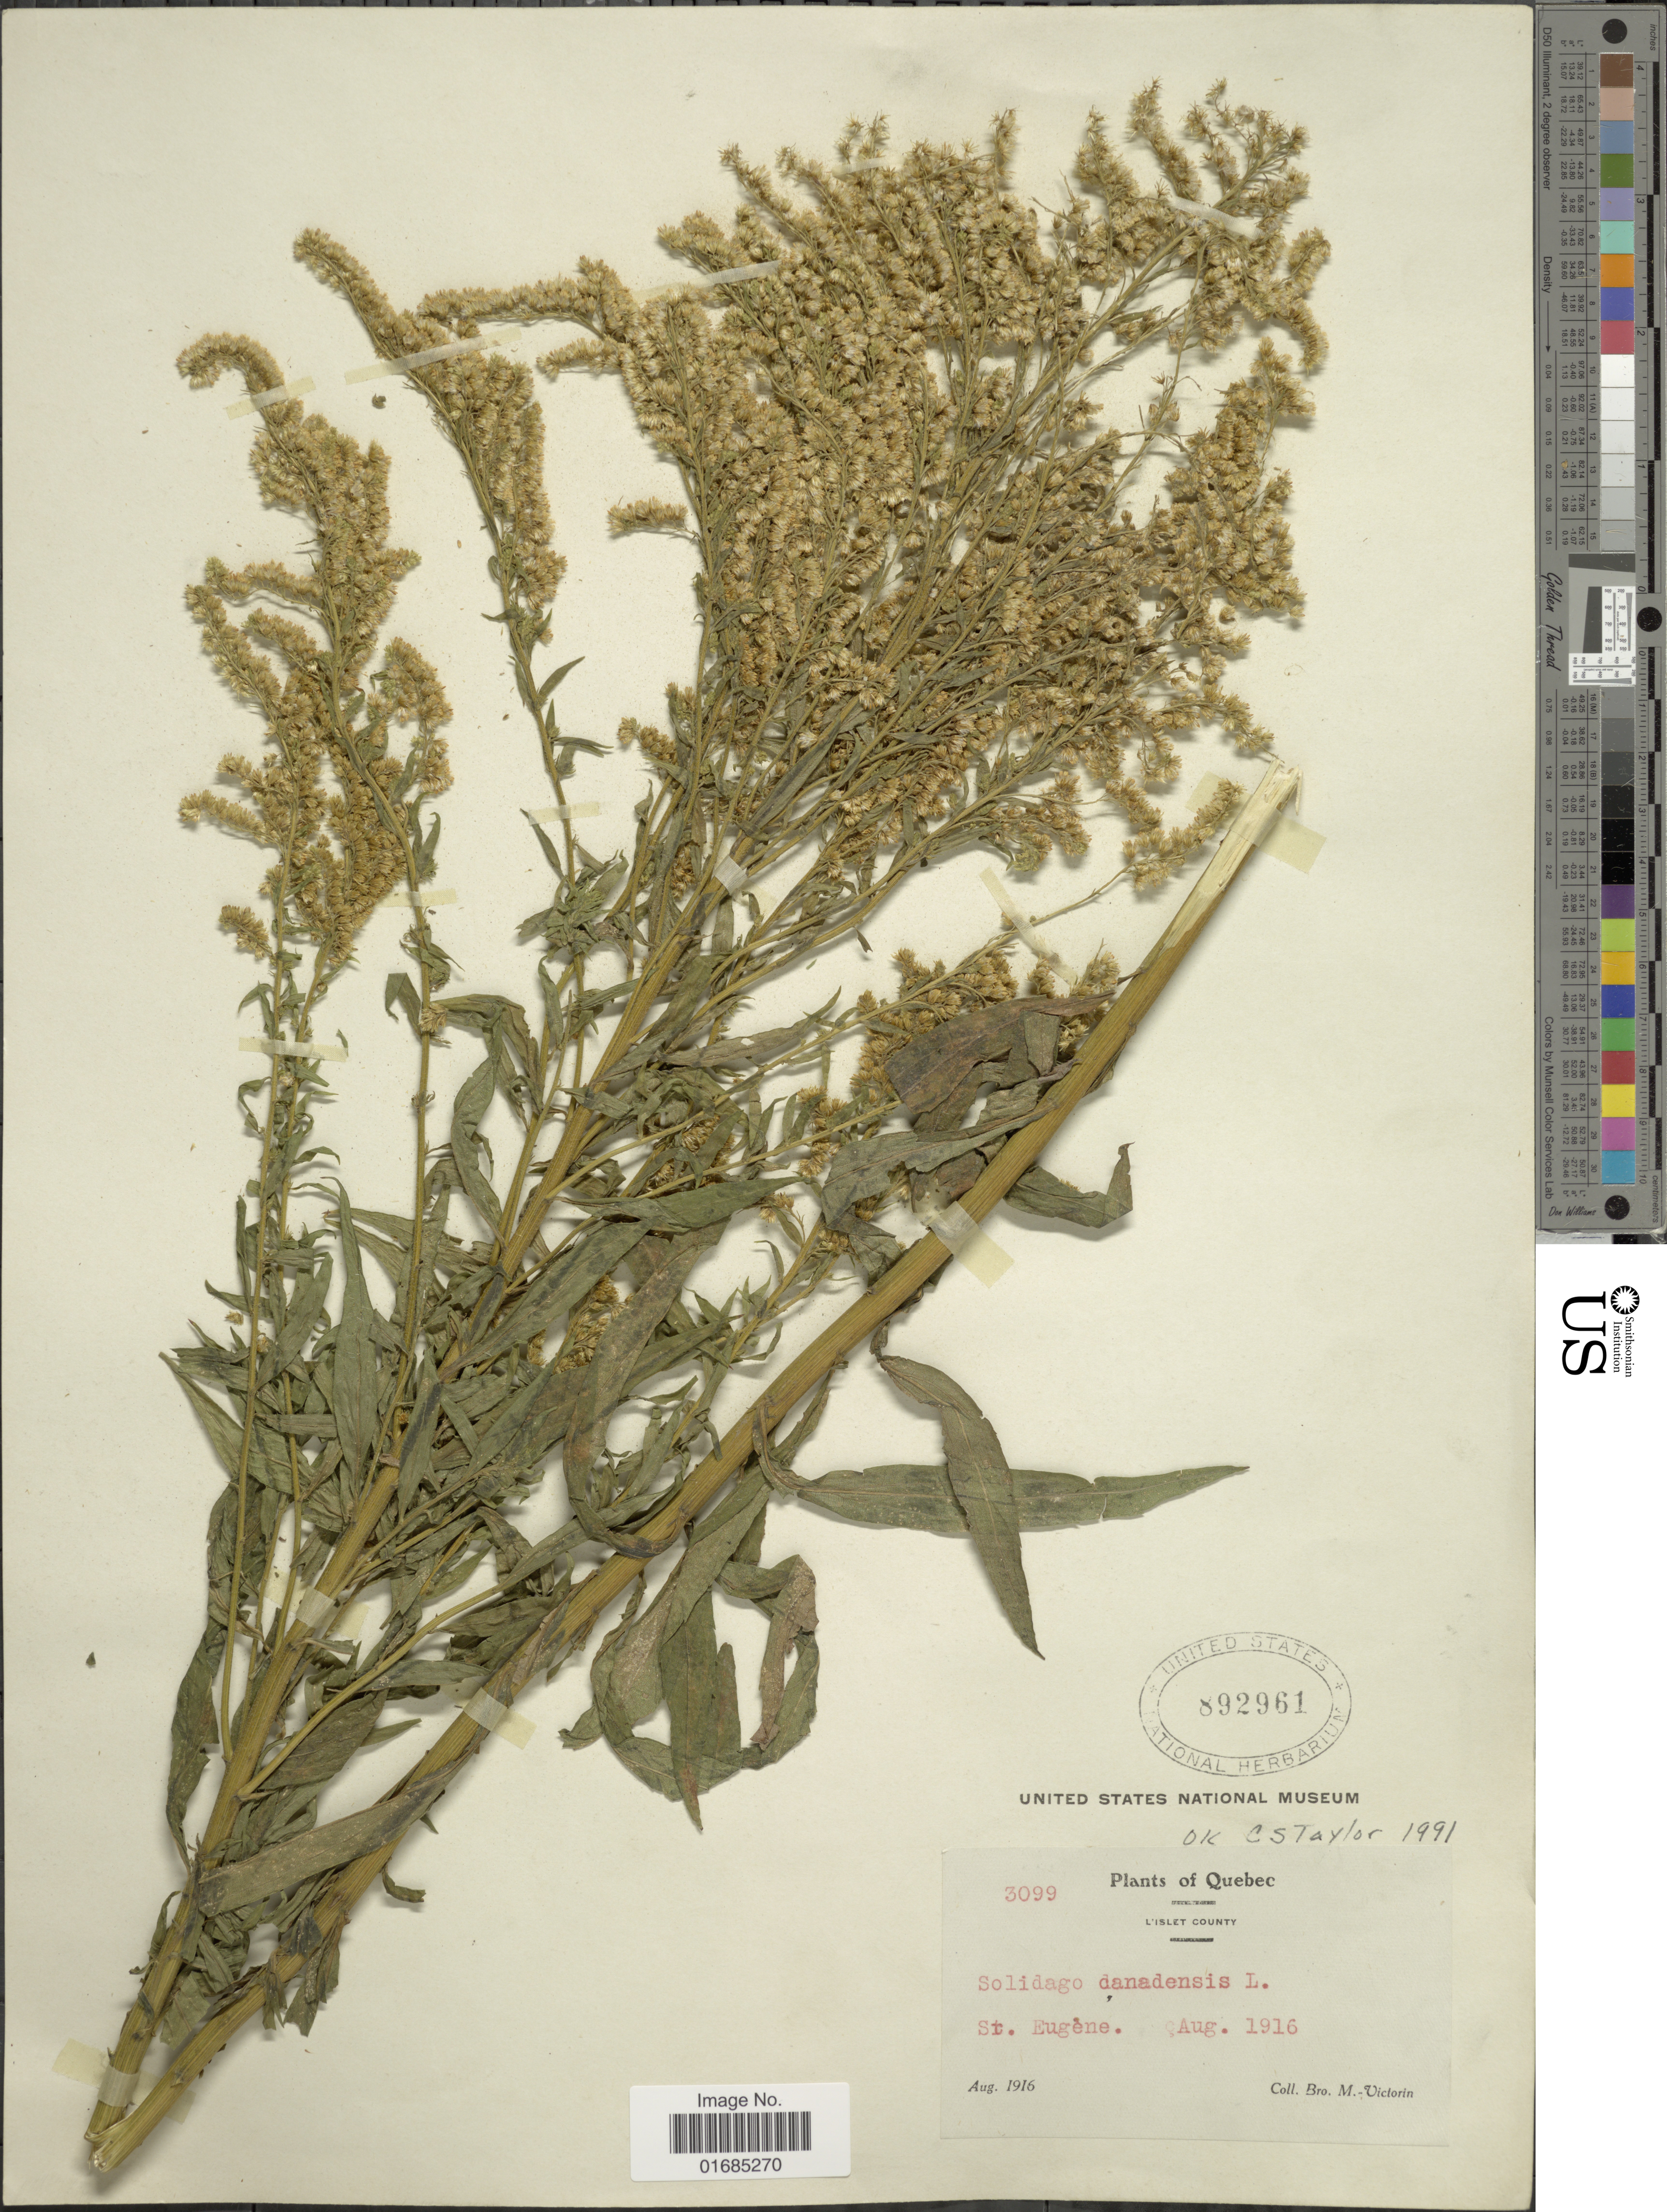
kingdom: Plantae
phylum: Tracheophyta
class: Magnoliopsida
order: Asterales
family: Asteraceae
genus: Solidago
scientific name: Solidago canadensis var. canadensis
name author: L.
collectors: Fr. Marie-Victorin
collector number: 3099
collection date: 1916-08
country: Canada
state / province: Quebec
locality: L'islet County, St. eugene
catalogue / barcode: US 892961